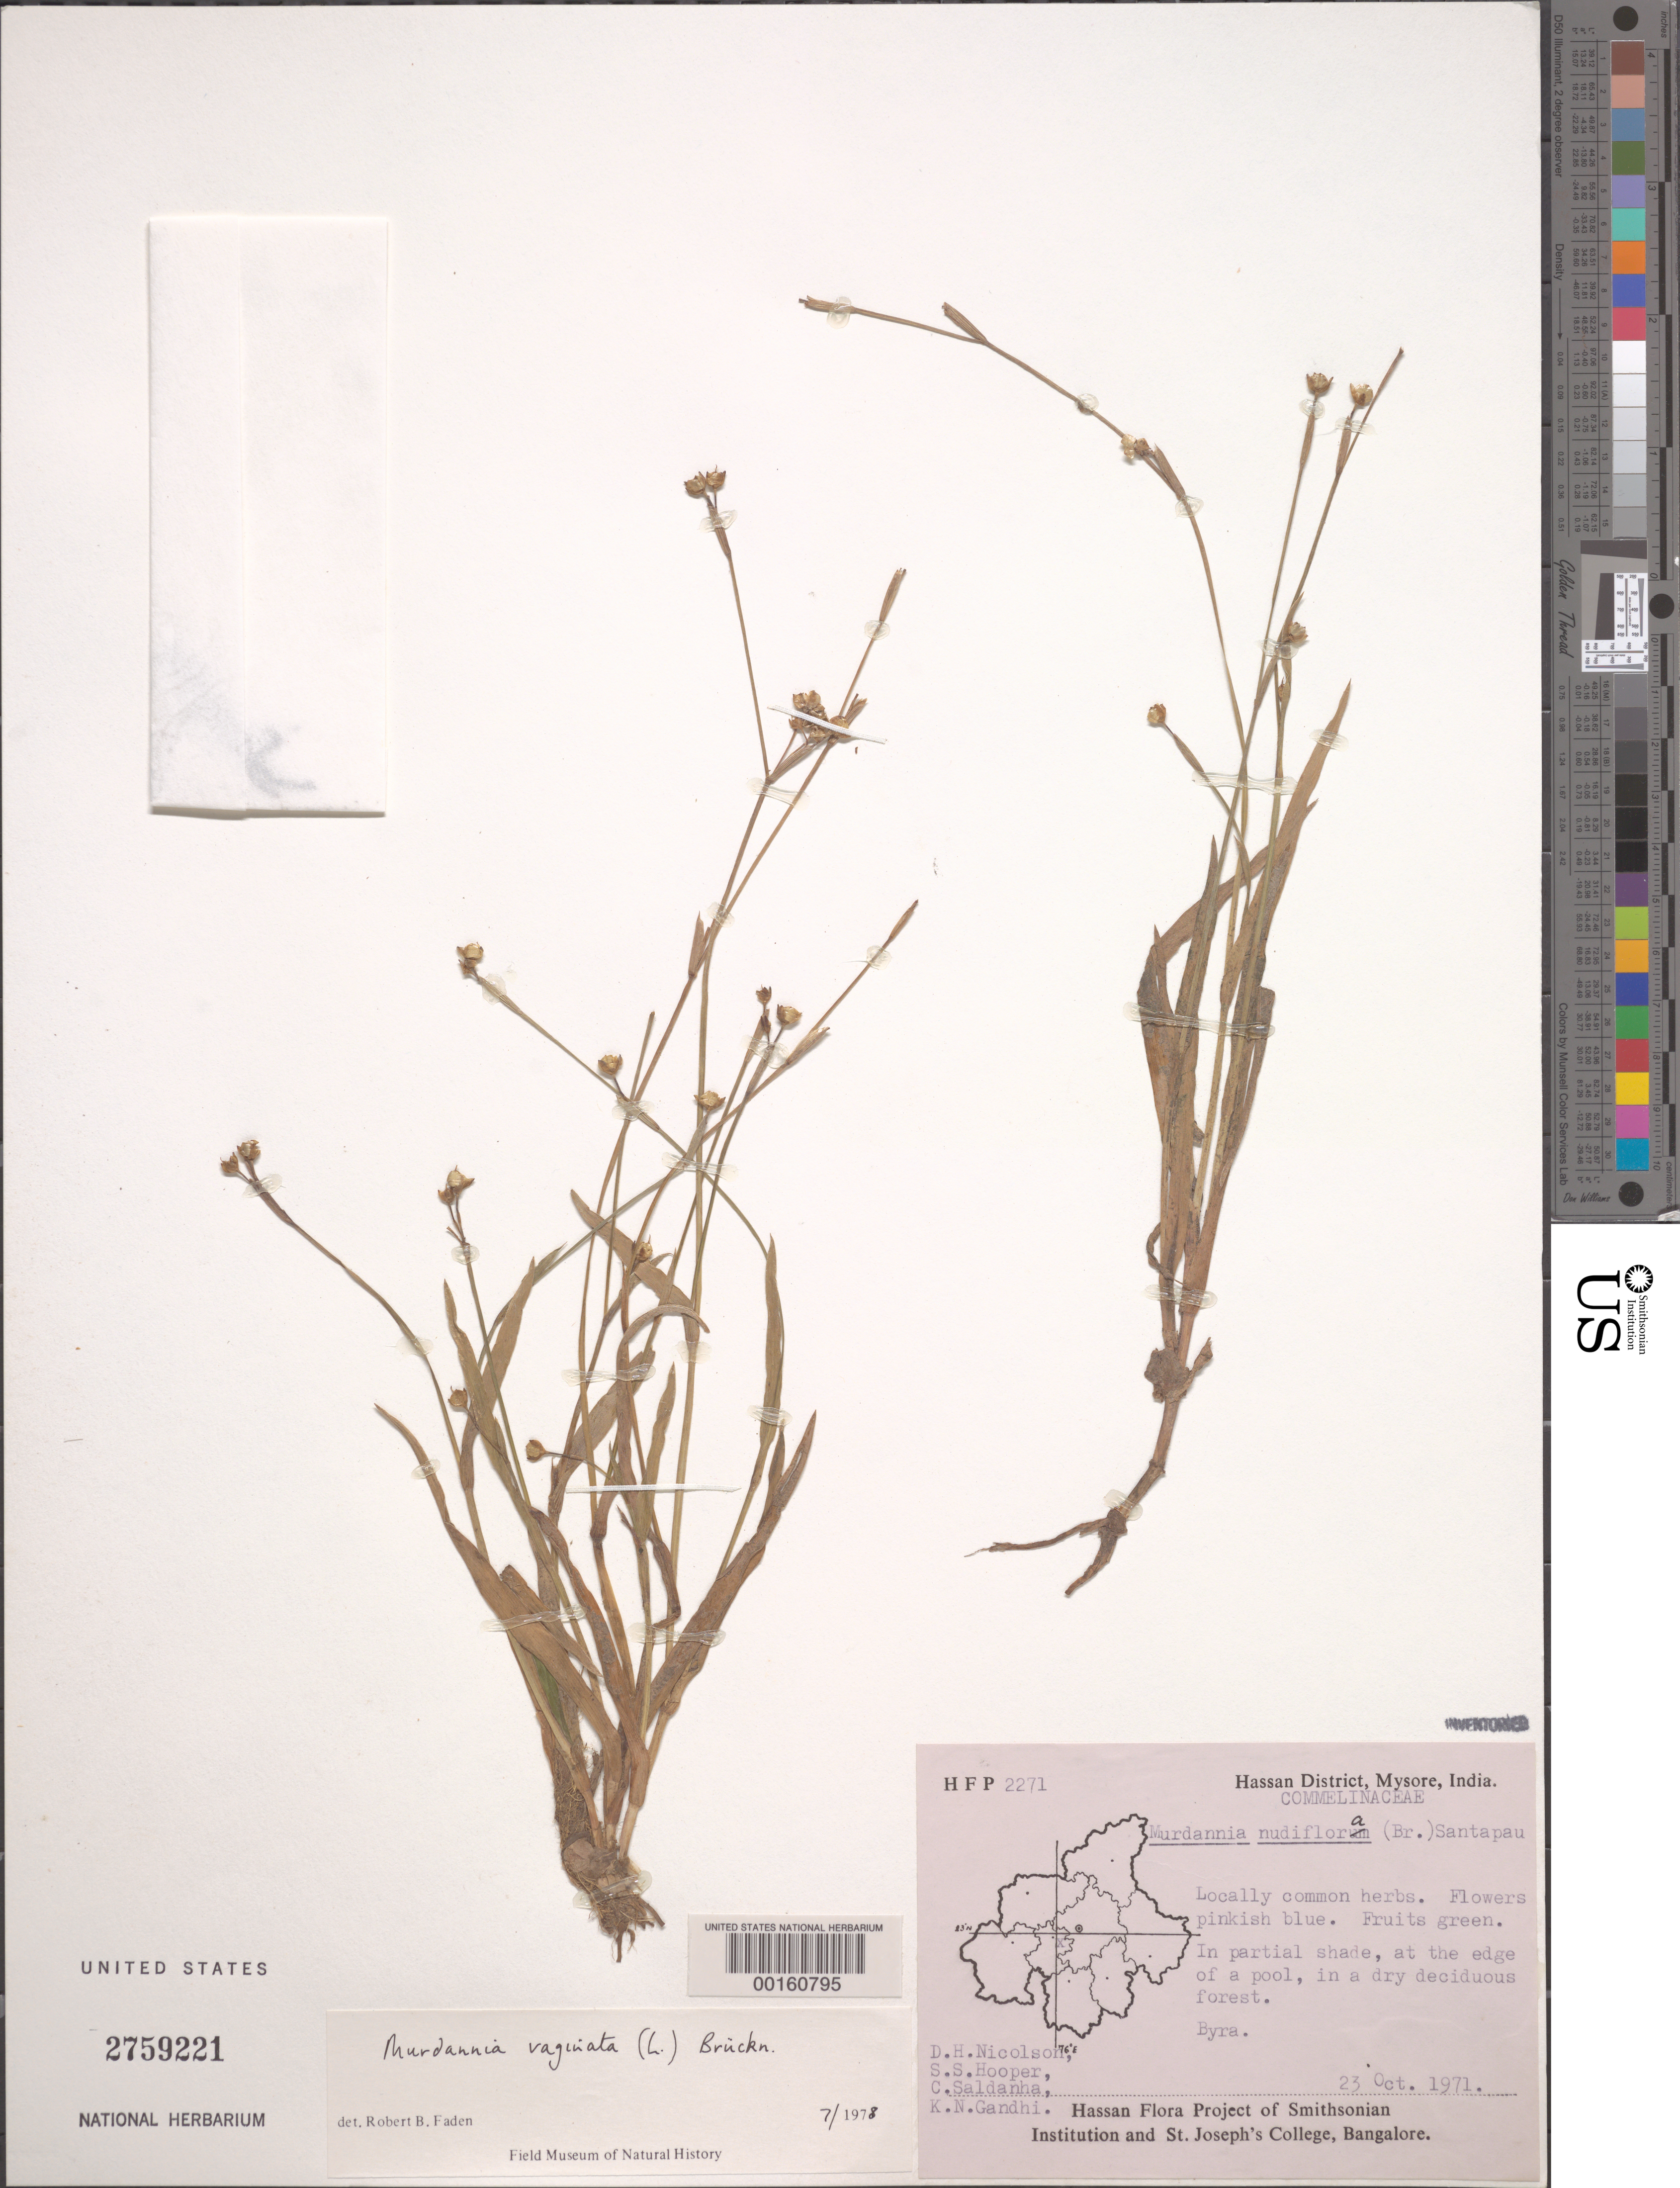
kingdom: Plantae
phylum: Tracheophyta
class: Liliopsida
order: Commelinales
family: Commelinaceae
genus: Murdannia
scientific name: Murdannia vaginata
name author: (L.) G. Brückn.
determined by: Faden, Robert B., (US), Smithsonian Institution - National Museum of Natural History (UNITED STATES)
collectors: D. H. Nicolson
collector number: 2271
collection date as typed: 23 Oct 1971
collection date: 1971-10-23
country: India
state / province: Karnataka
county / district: Hassan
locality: Byra, mysore state [mysore state = karnataka.]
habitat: Partial shade, pool in dry deciduous forest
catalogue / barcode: US 2759221